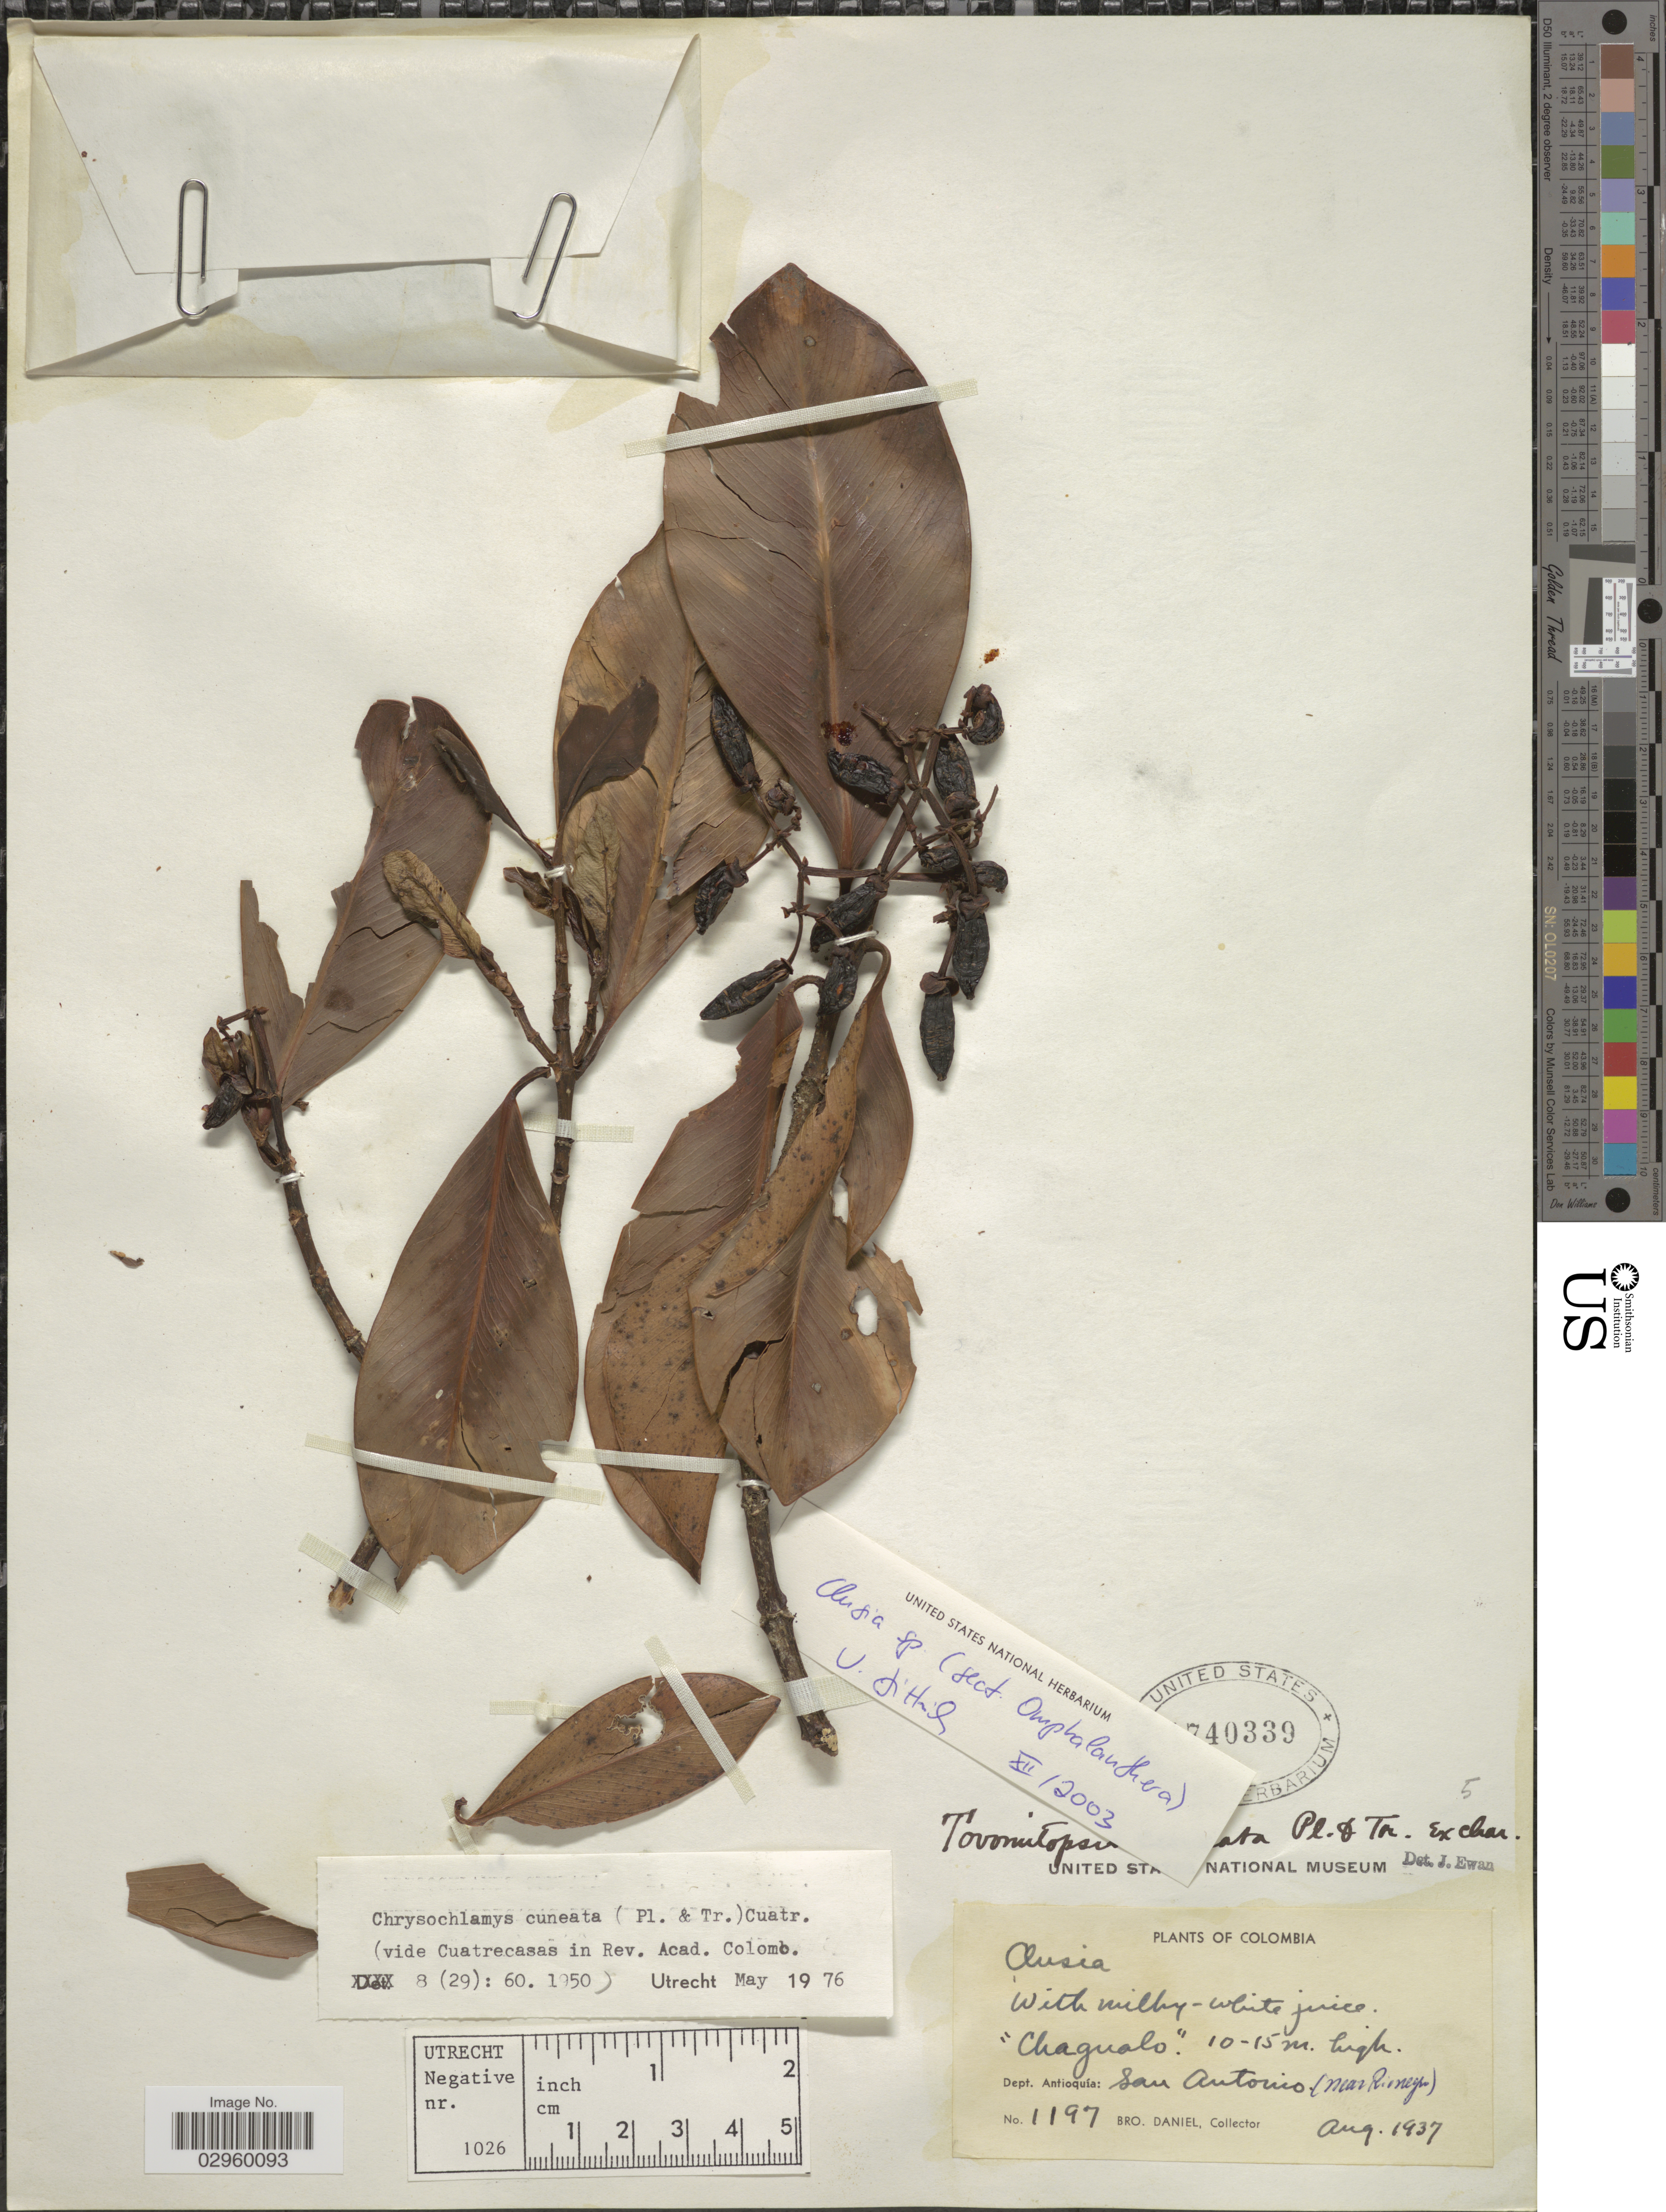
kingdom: Plantae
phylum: Tracheophyta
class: Magnoliopsida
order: Malpighiales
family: Clusiaceae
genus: Clusia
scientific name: Clusia sp.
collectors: Bro. Daniel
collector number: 1197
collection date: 1937-08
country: Colombia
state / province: Antioquia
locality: Dept. Antioquia: San Antonio (near Rionegro).